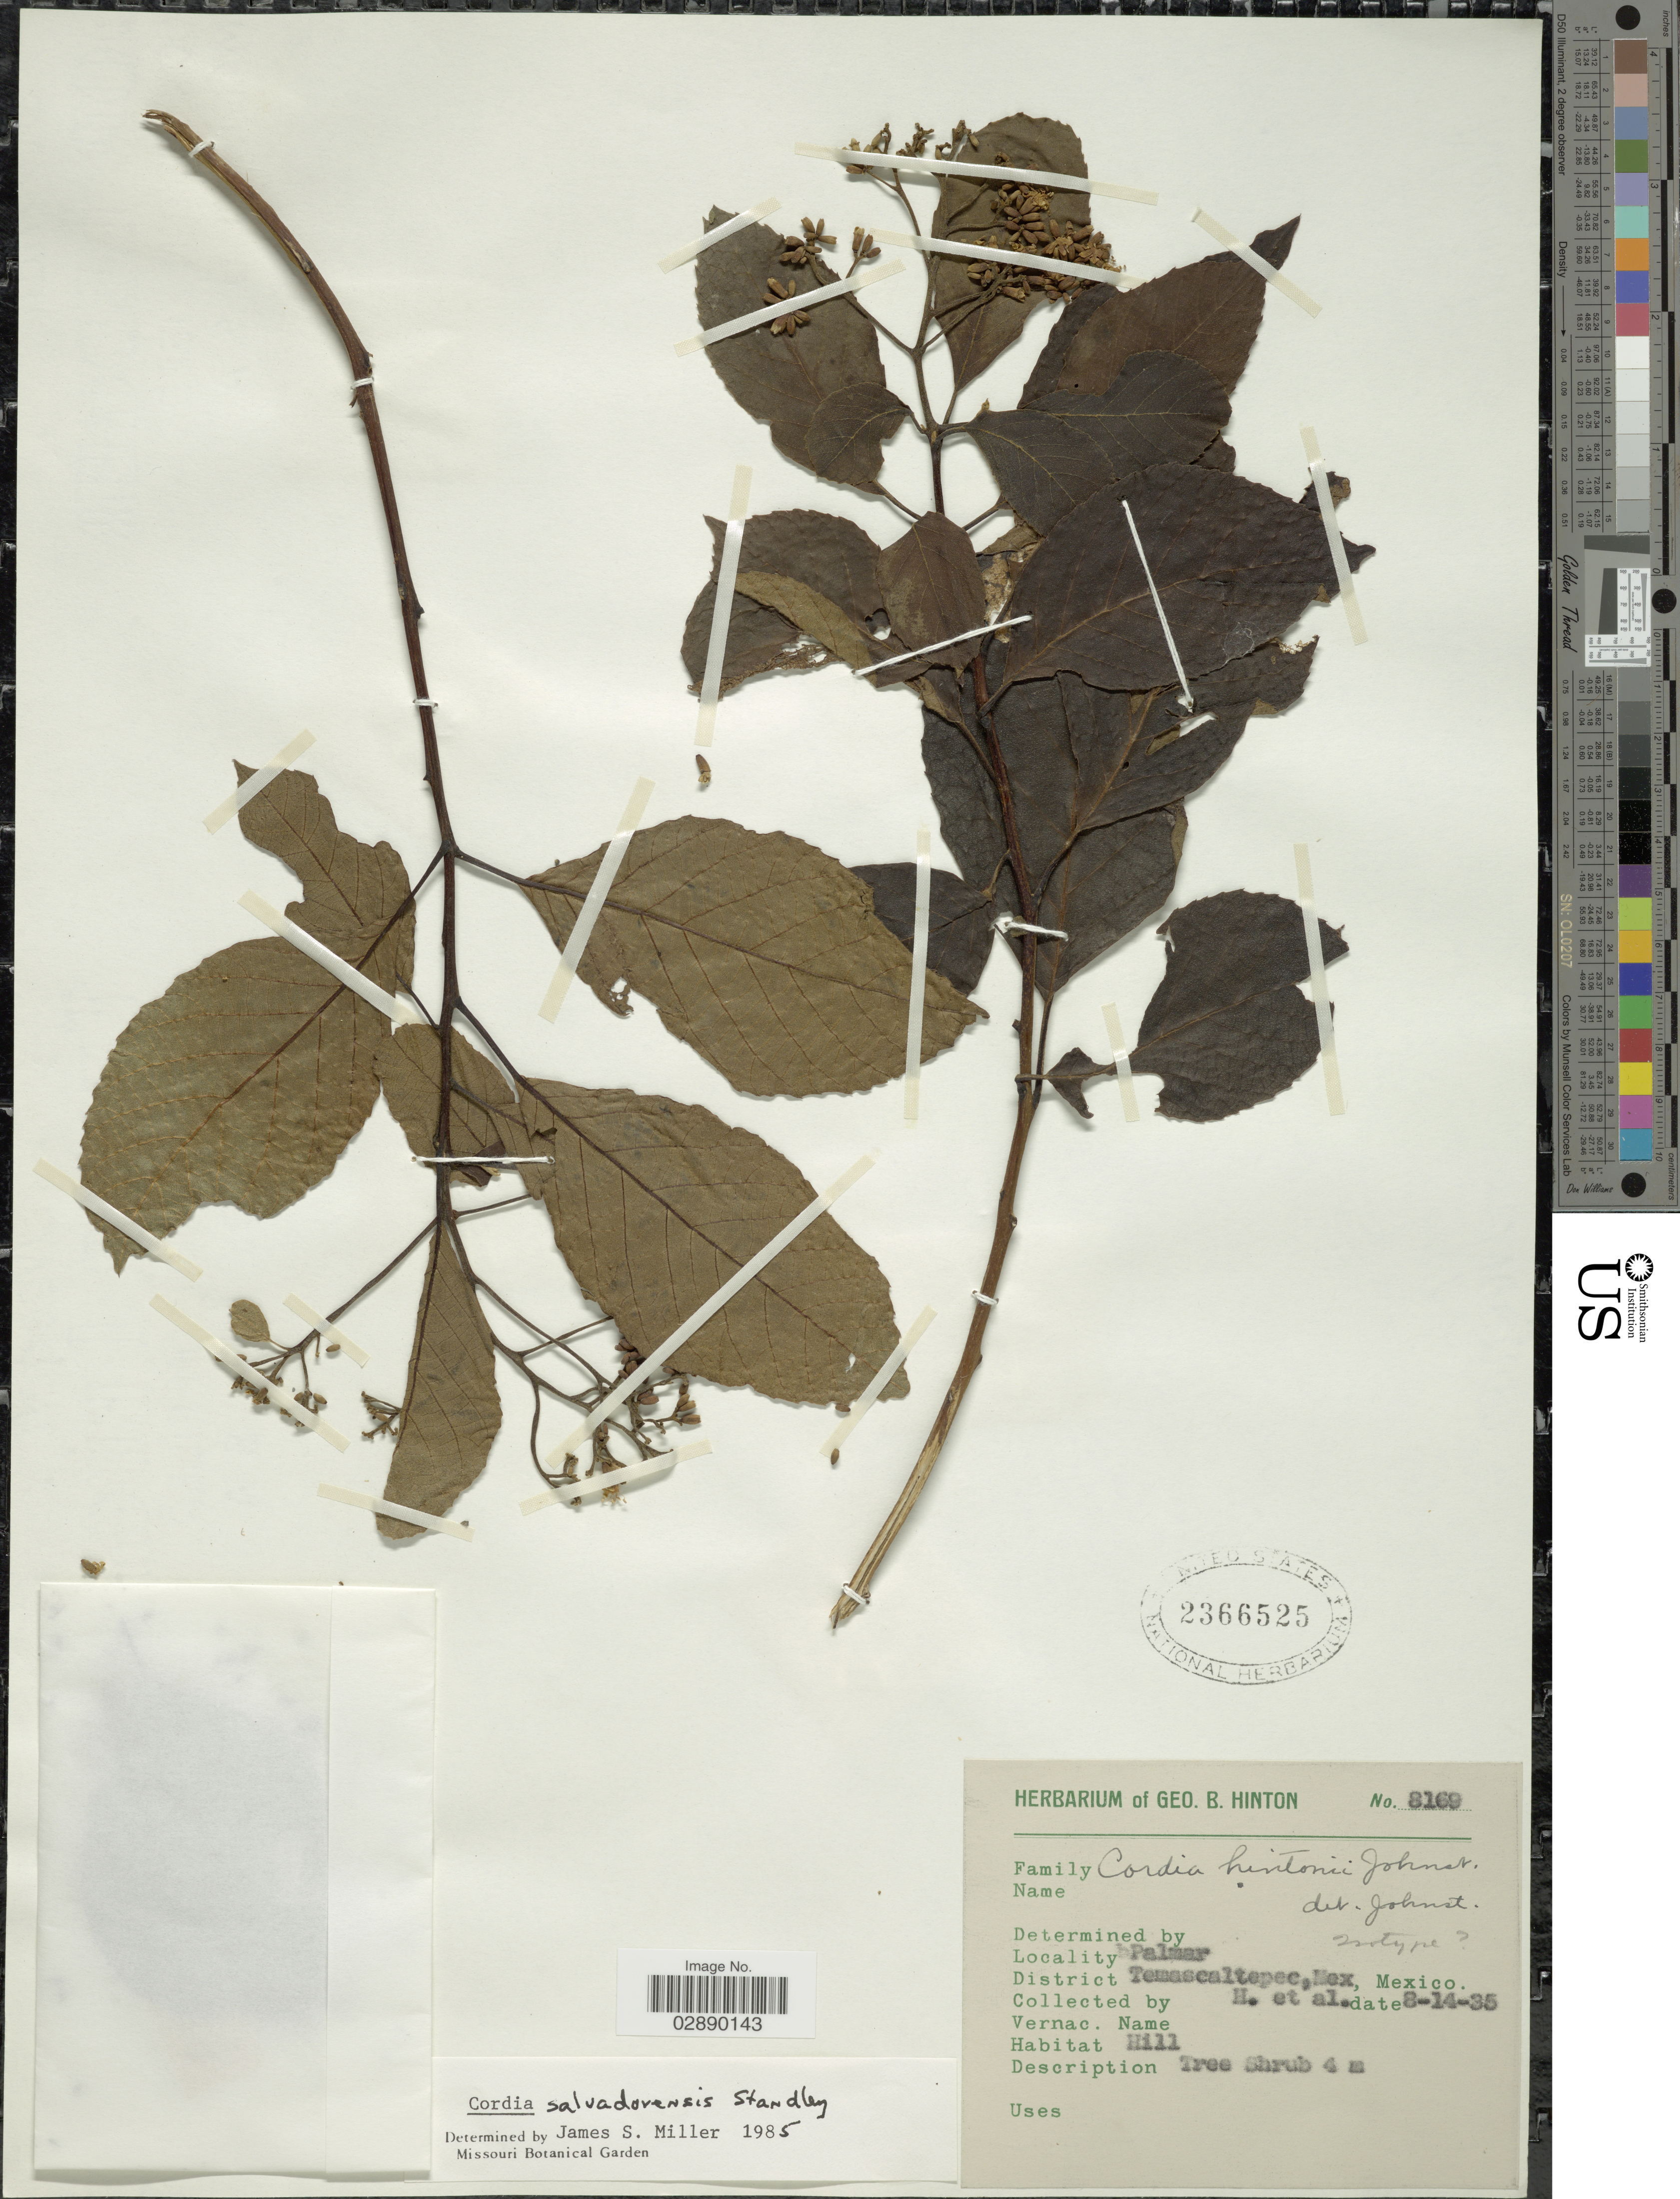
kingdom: Plantae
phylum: Tracheophyta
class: Magnoliopsida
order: Boraginales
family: Cordiaceae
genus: Cordia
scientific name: Cordia salvadorensis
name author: Standl.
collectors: G. B. Hinton & et al.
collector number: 8169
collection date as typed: Transcribed d/m/y: 14/8/35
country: Mexico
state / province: México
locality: Palmar. District Temascaltepec.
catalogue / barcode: US 2366525